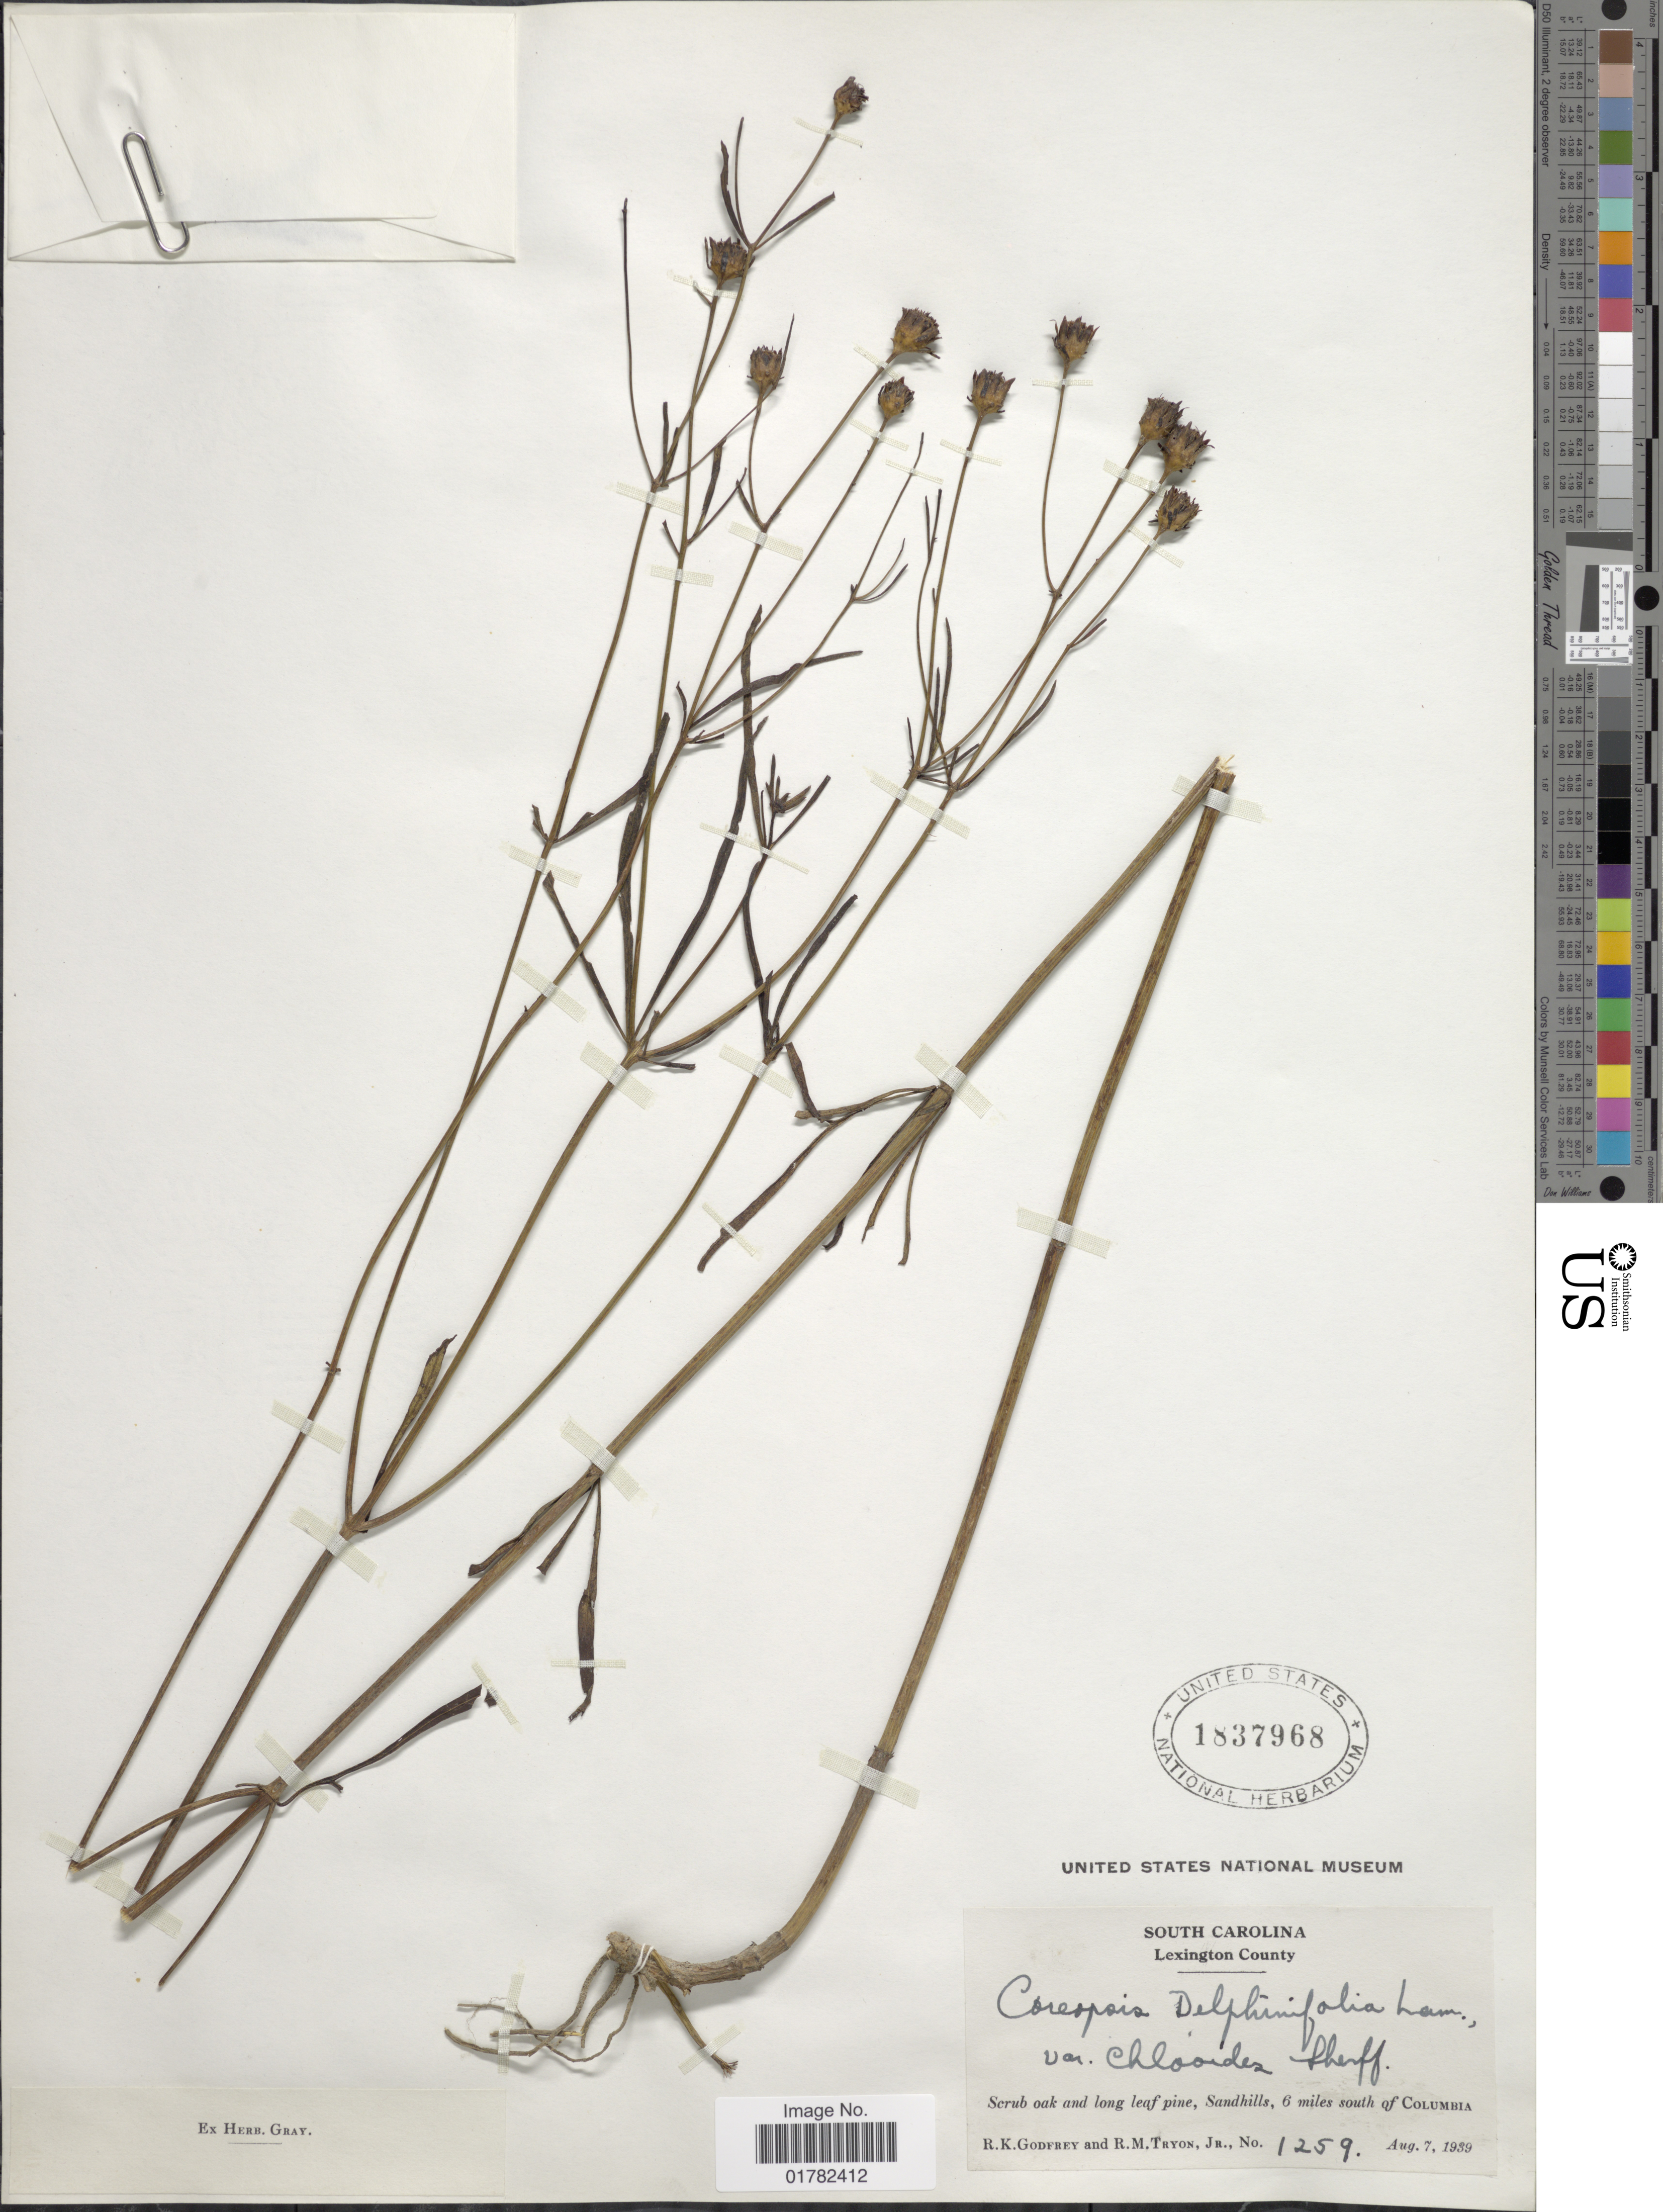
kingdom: Plantae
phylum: Tracheophyta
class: Magnoliopsida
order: Asterales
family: Asteraceae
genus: Coreopsis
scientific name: Coreopsis delphinifolia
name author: Lam.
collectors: R. K. Godfrey & R. M. Tryon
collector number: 1259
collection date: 1939-08-07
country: United States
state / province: South Carolina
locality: Lexington County, scrub oak and along leaf pine, Sandhills, 6 miles south of Columbia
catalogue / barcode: US 1837968